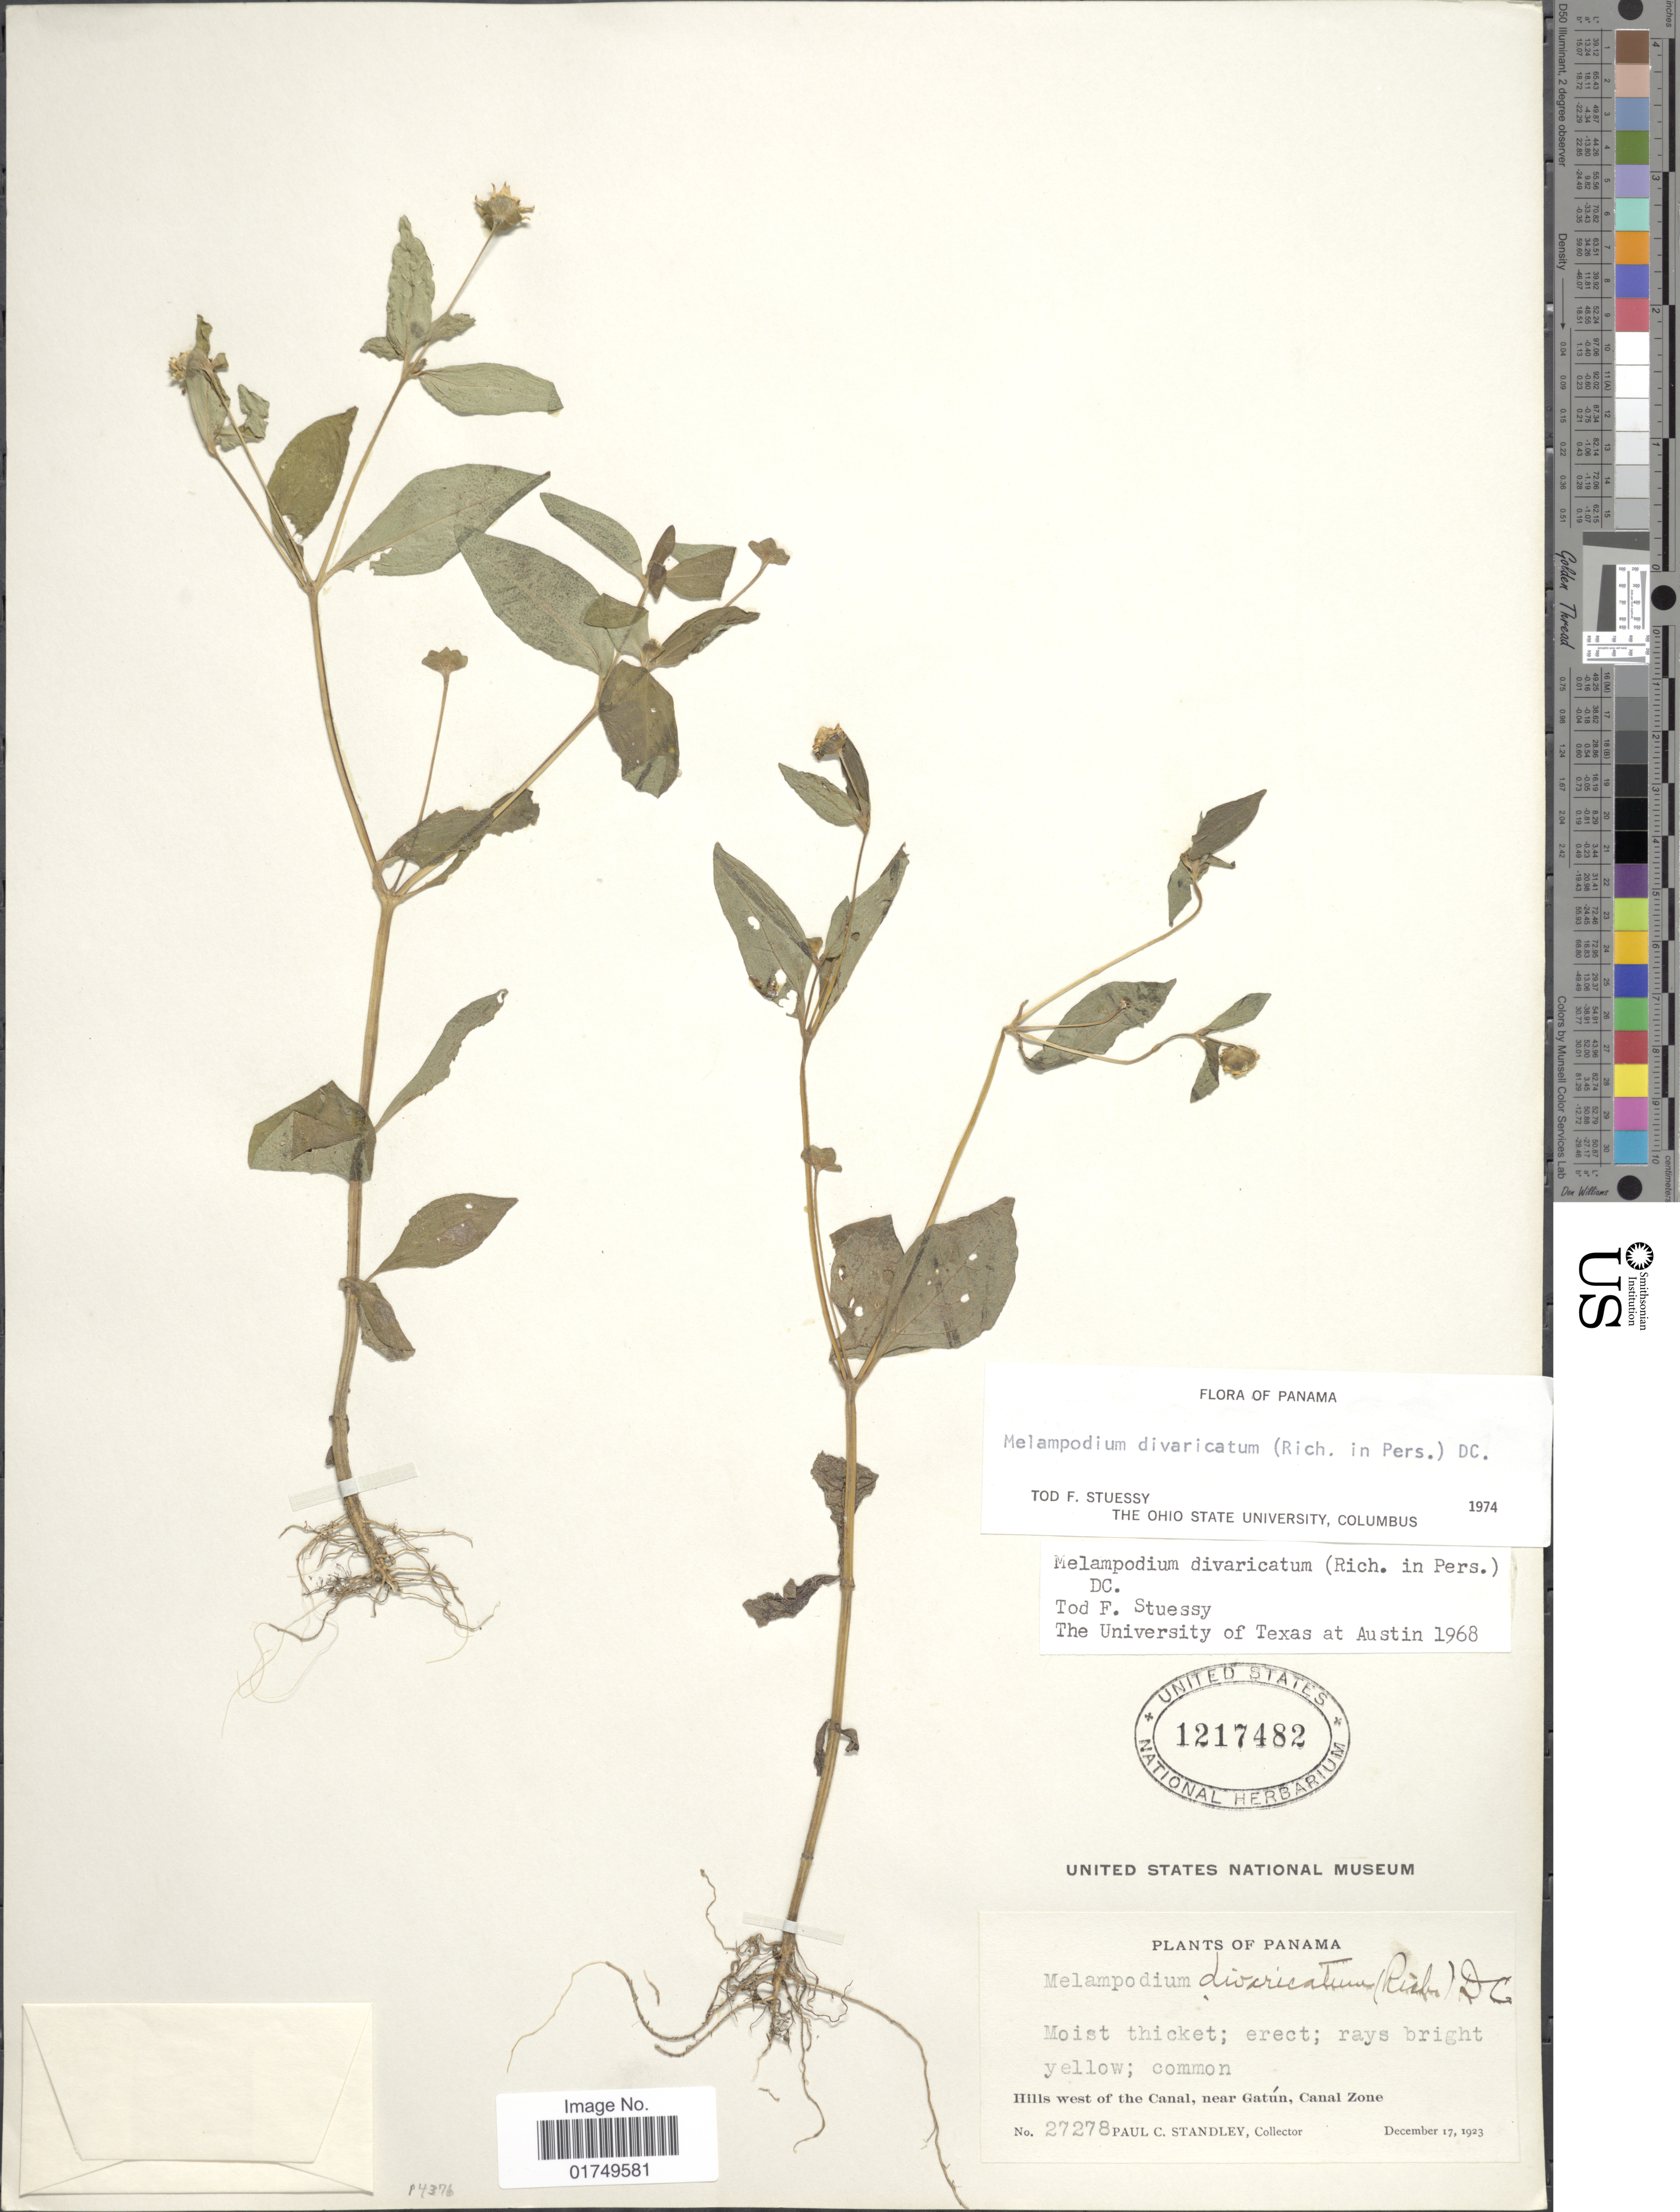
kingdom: Plantae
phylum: Tracheophyta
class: Magnoliopsida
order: Asterales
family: Asteraceae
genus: Melampodium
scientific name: Melampodium divaricatum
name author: (Rich.) DC.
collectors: P. C. Standley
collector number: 27278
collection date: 1923-12-17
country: Panama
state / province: Colón / Panamá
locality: Hills west of the Canal, near Gatún, Canal Zone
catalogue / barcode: US 1217482